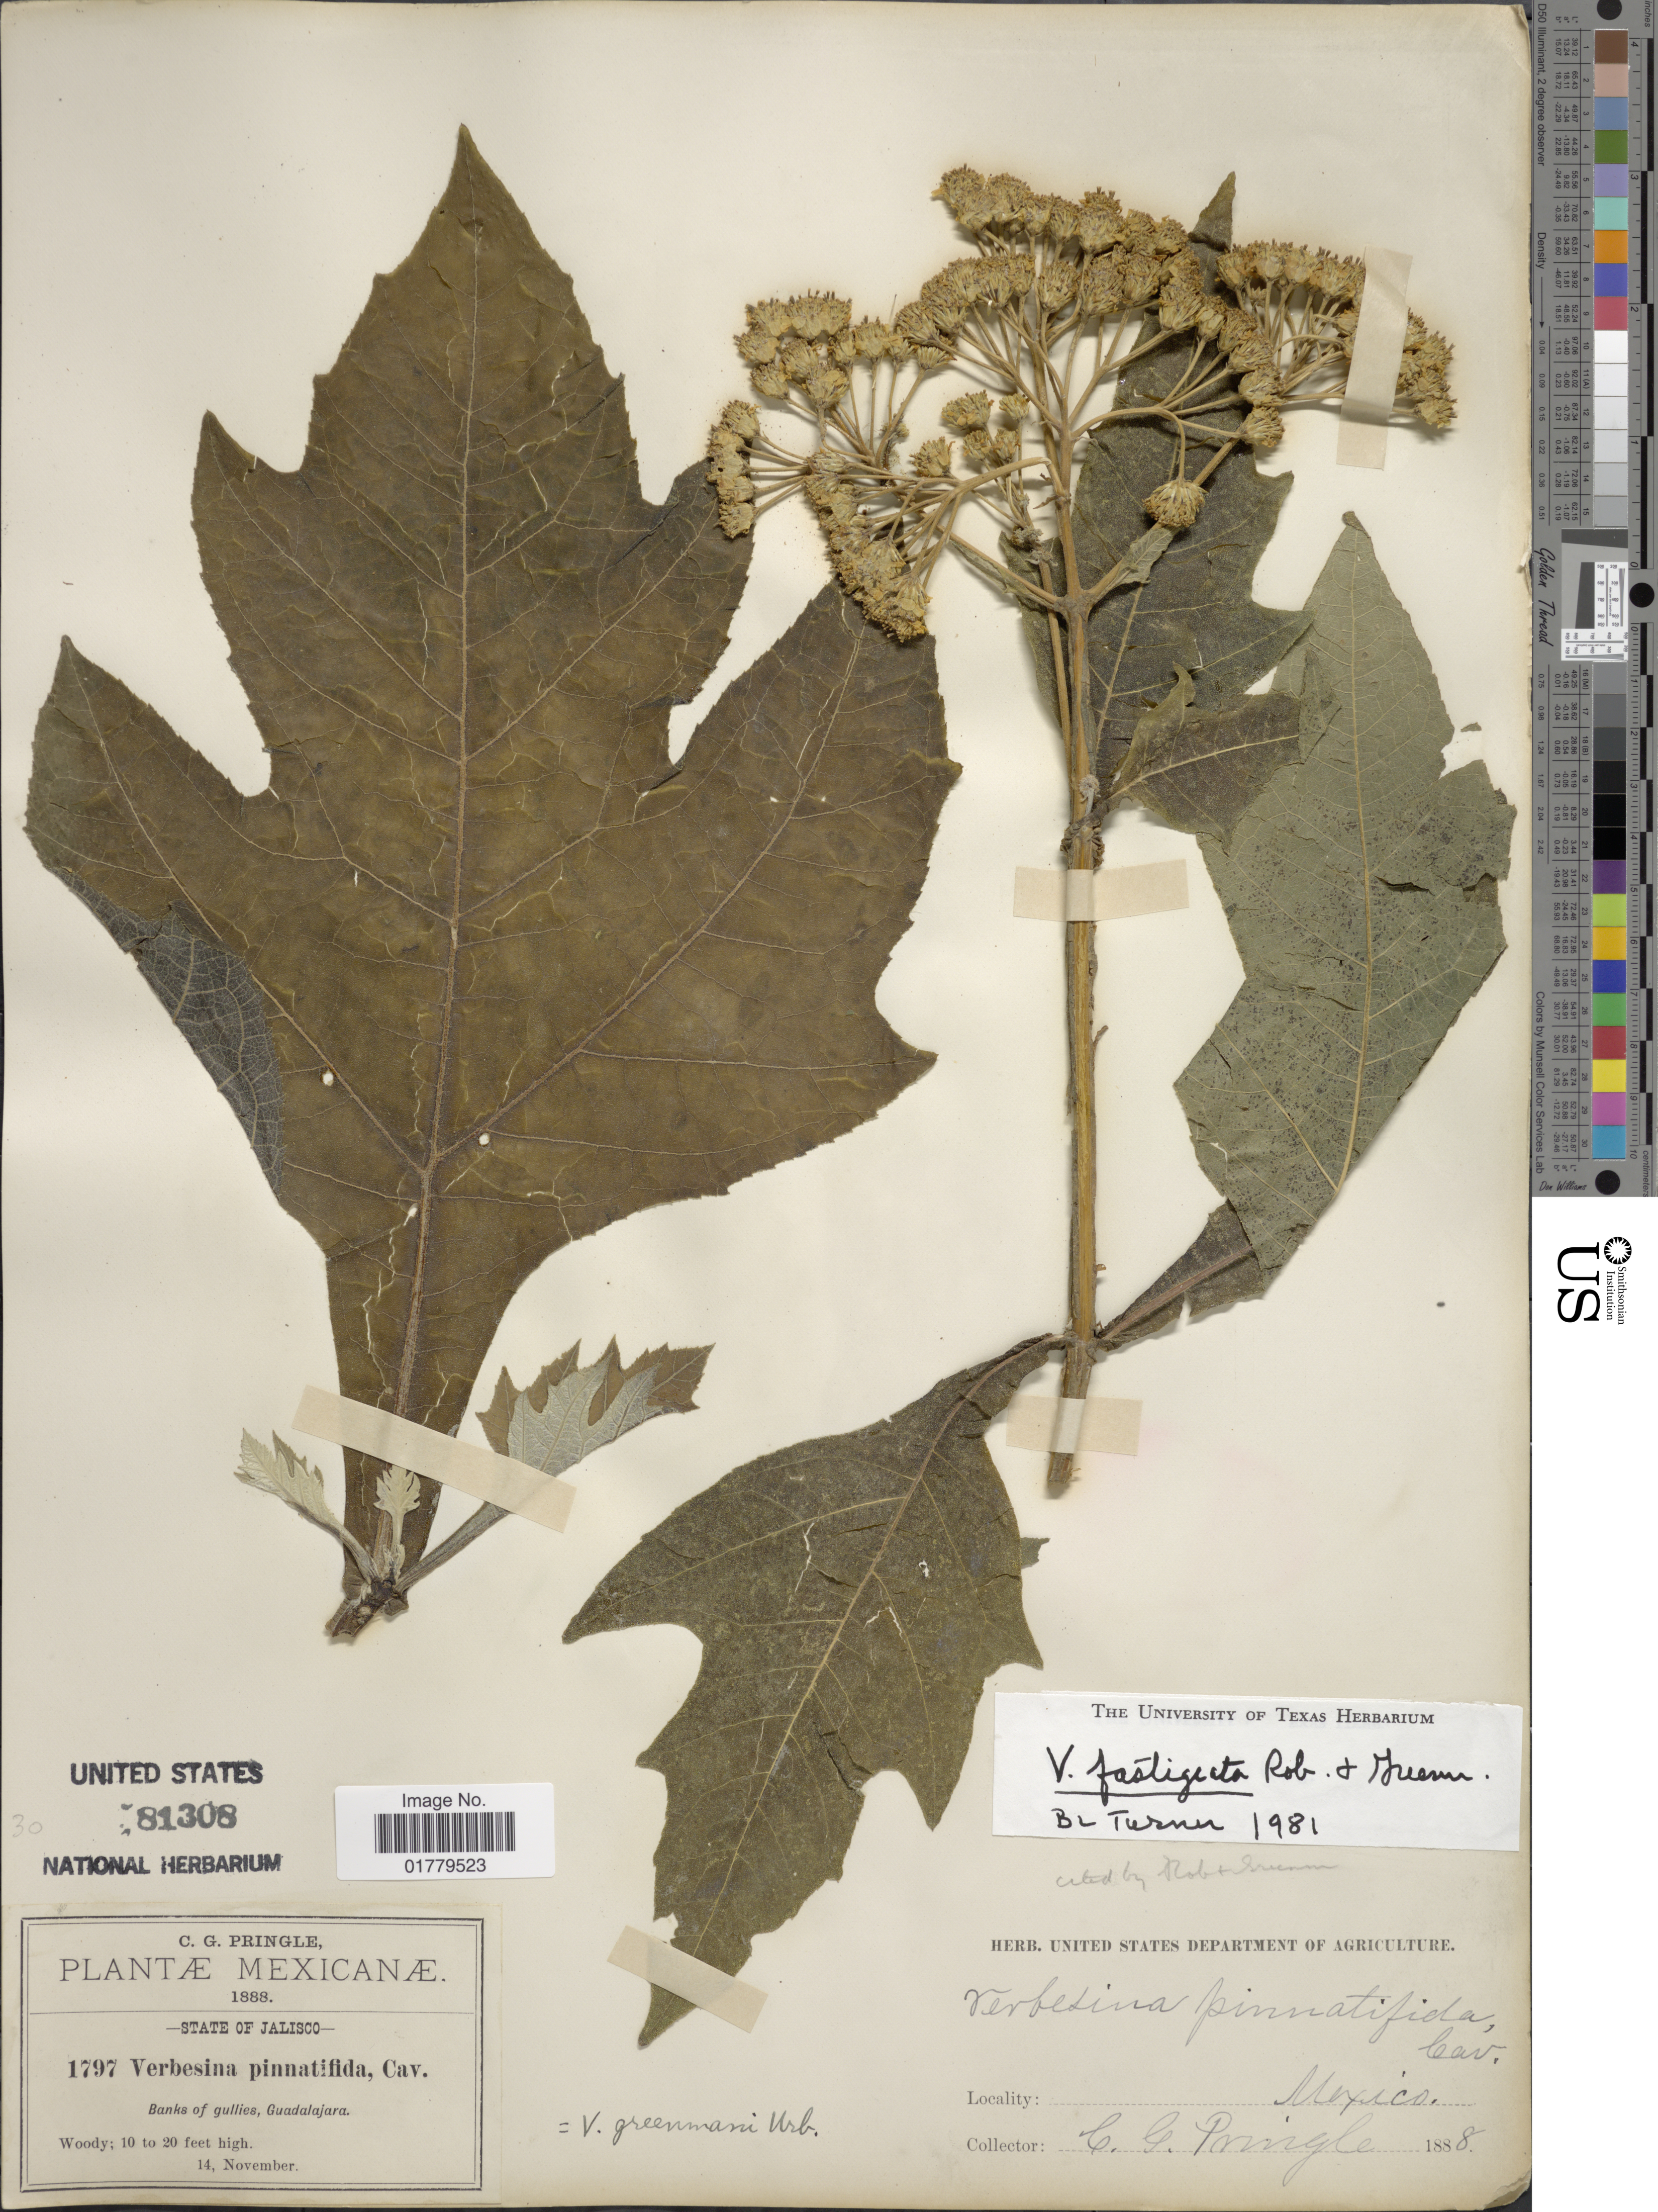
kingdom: Plantae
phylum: Tracheophyta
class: Magnoliopsida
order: Asterales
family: Asteraceae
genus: Verbesina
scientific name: Verbesina fastigiata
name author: B.L. Rob. & Greenm.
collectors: C. G. Pringle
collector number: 1797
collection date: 1888-11-14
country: Mexico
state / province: Jalisco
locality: State of Jalisco. Banks of gullies, Guadalajara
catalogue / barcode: US 81308